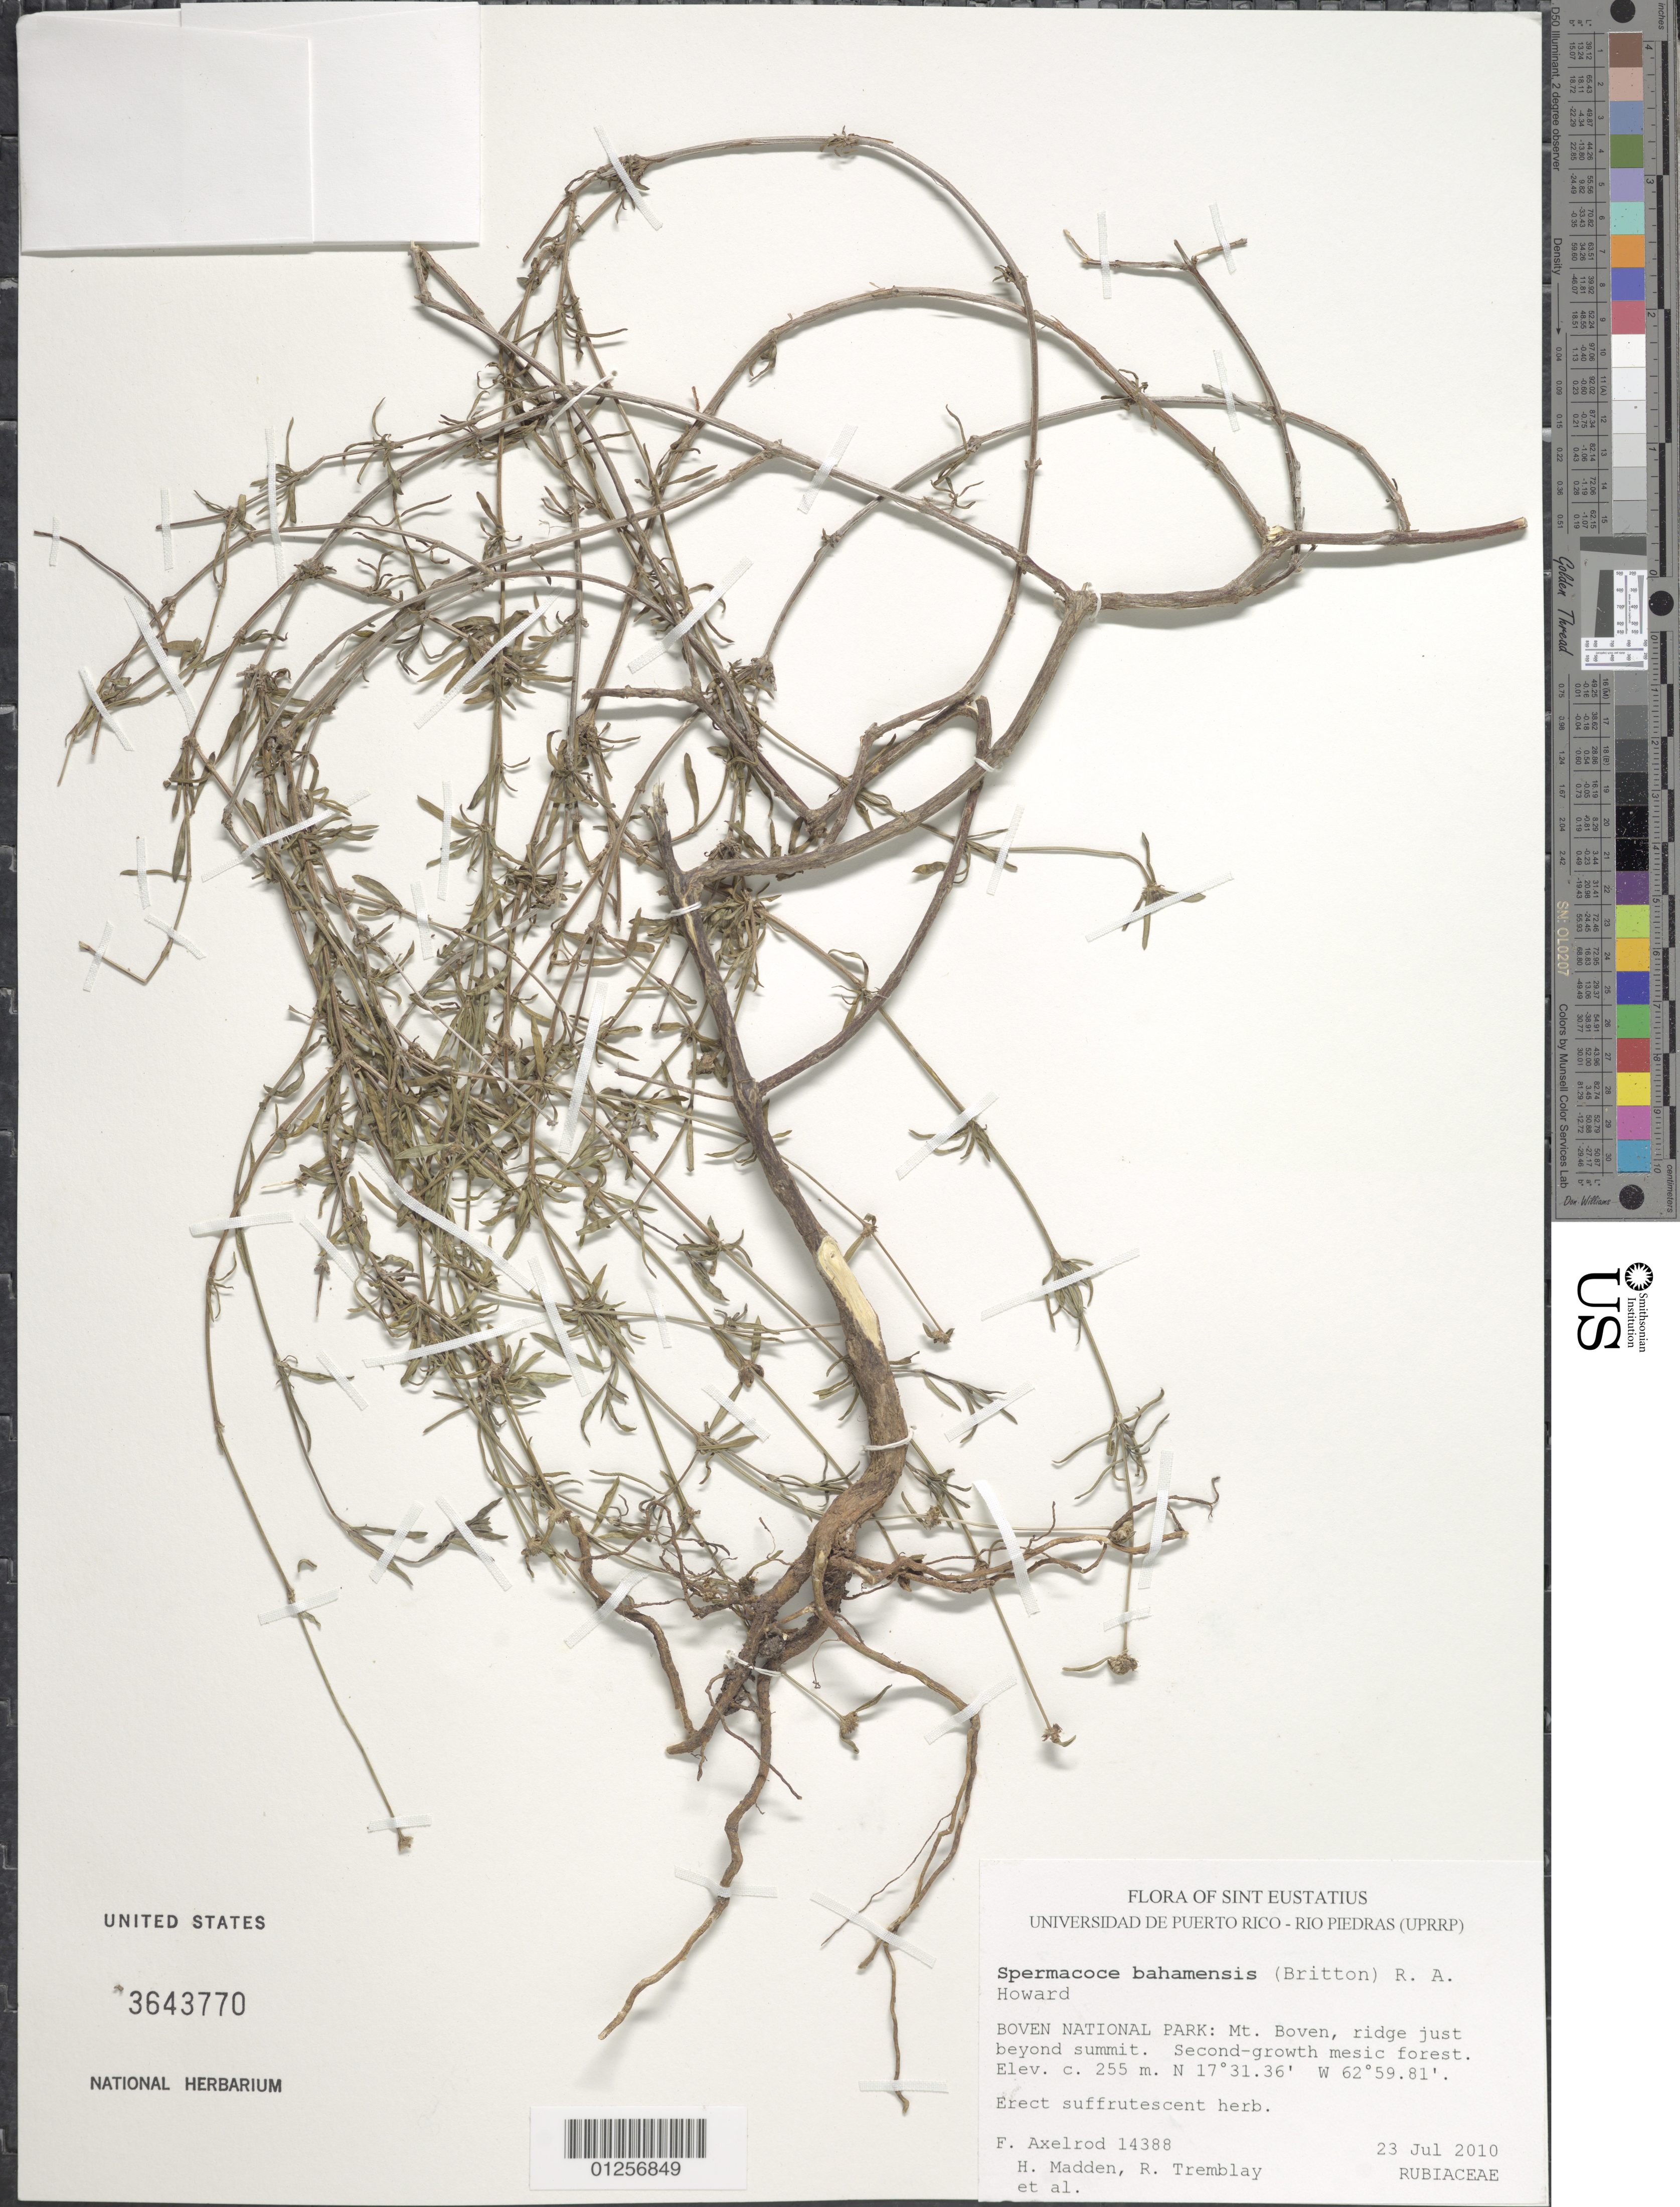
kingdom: Plantae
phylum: Tracheophyta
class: Magnoliopsida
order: Gentianales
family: Rubiaceae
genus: Spermacoce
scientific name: Spermacoce bahamensis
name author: (Britton) R.A. Howard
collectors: F. S. Axelrod et al.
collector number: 14388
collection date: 2010-07-23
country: Netherlands Antilles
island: Sint Eustatius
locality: Boven National Park, Mt. Boven, ridge just beyond summit.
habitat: Second-growth mesic forest.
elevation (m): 255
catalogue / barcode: US 3643770